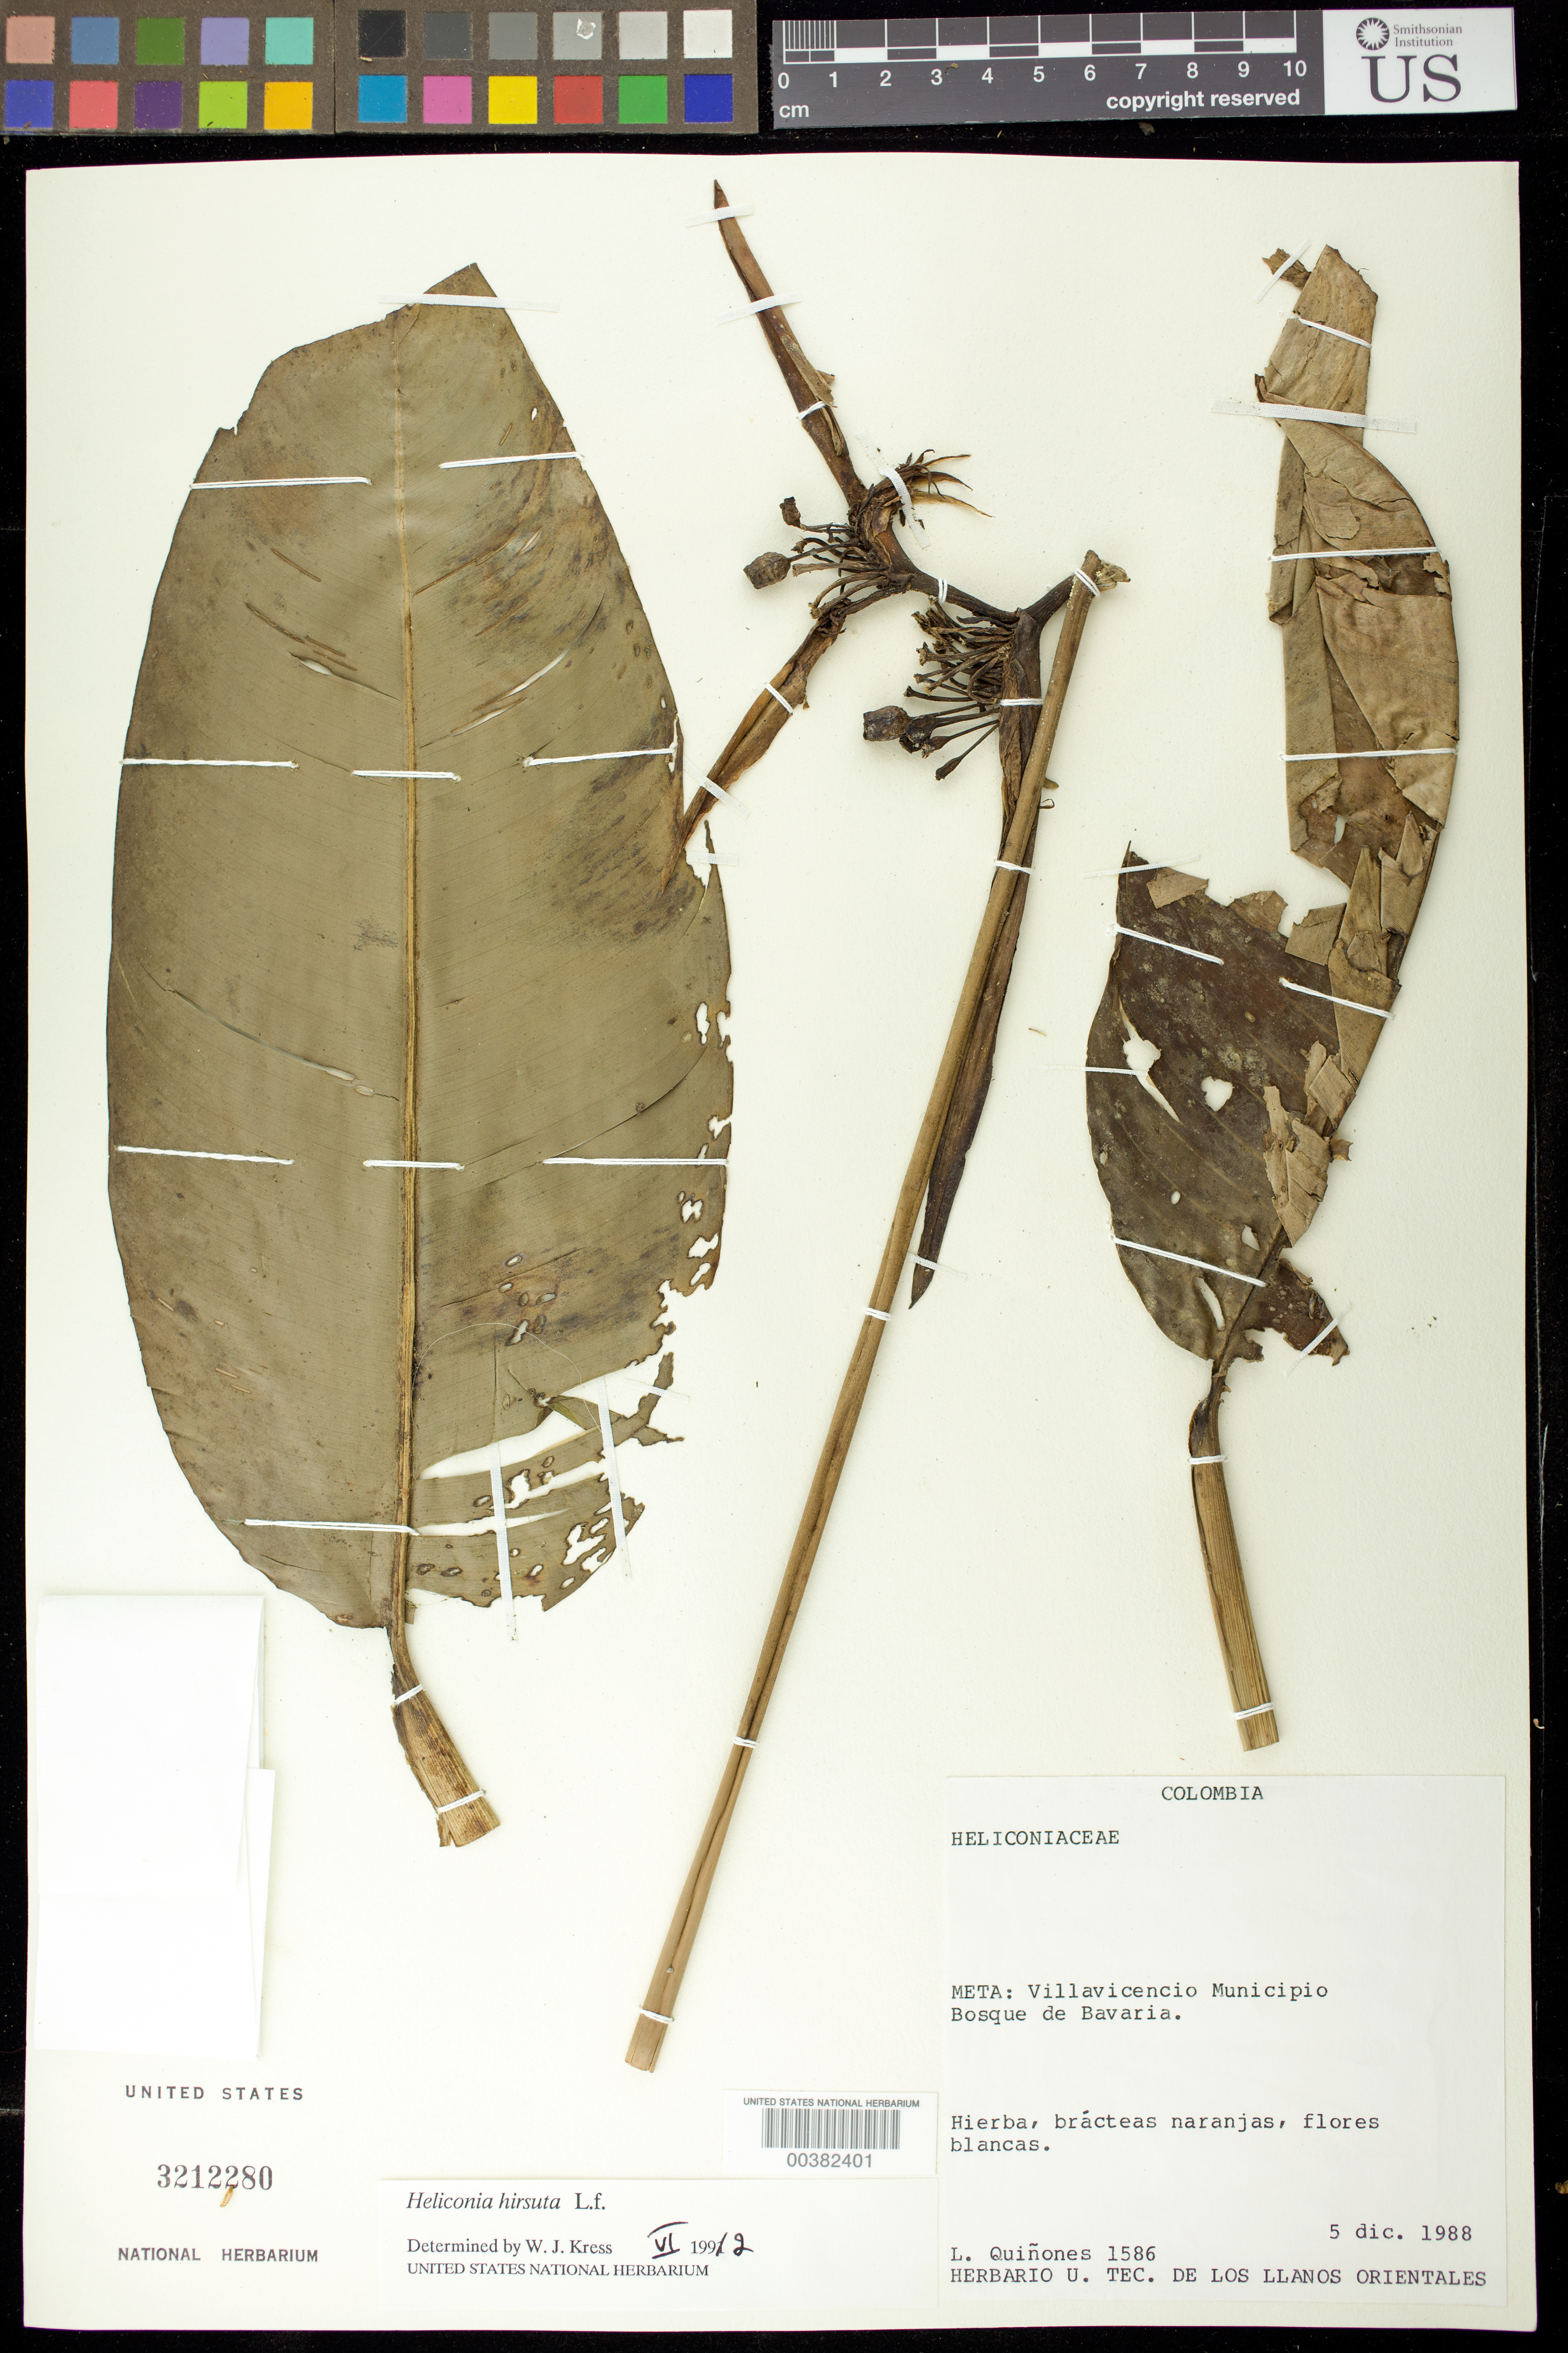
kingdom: Plantae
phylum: Tracheophyta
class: Liliopsida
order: Zingiberales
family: Heliconiaceae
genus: Heliconia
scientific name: Heliconia hirsuta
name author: L. f.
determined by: Kress, W. J., (US), Smithsonian Institution - National Museum of Natural History (UNITED STATES)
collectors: L. Quinones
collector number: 1586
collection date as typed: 05 Dec 1988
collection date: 1988-12-05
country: Colombia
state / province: Meta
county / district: Villavicencio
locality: Villa Vicencia Mun., Bosque de Bavaria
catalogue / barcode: US 3212280